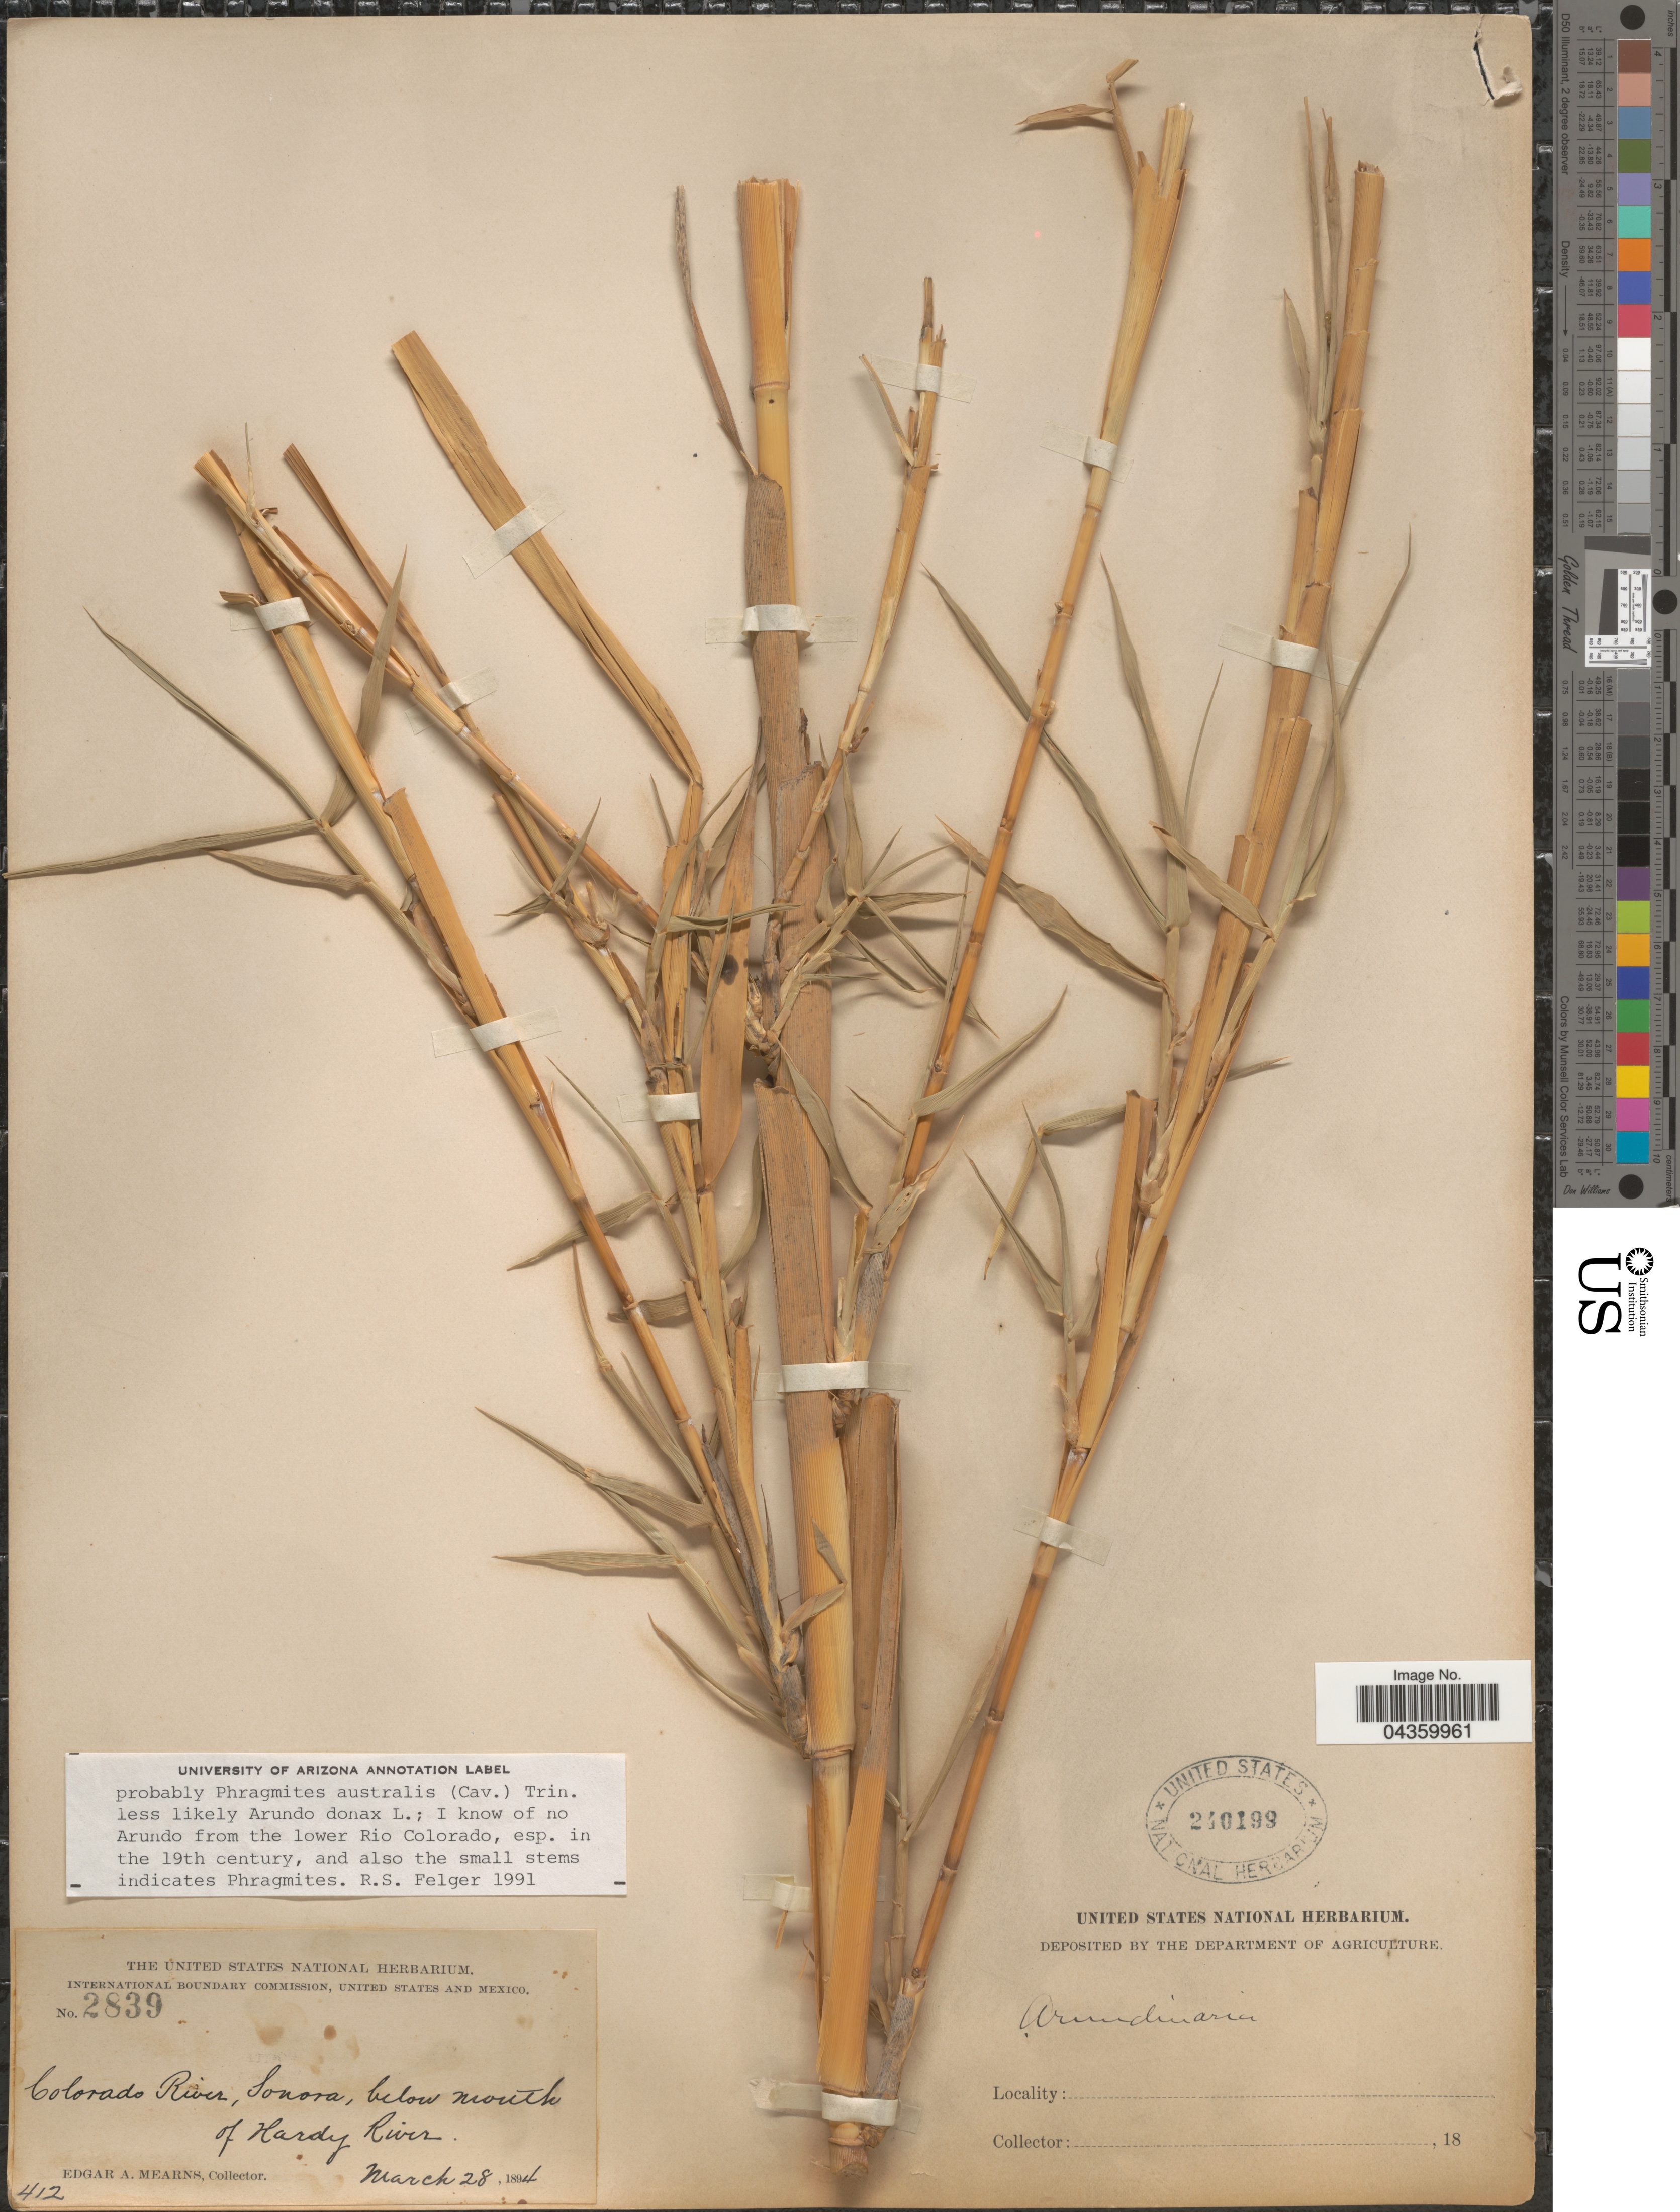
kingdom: Plantae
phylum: Tracheophyta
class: Liliopsida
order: Poales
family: Poaceae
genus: Phragmites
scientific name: Phragmites australis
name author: (Cav.) Trin. ex Steud.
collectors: E. A. Mearns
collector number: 2839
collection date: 1894-03-28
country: Mexico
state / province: Sonora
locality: Colorado River, Sonora, below mouth of Hardy River.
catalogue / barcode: US 240198